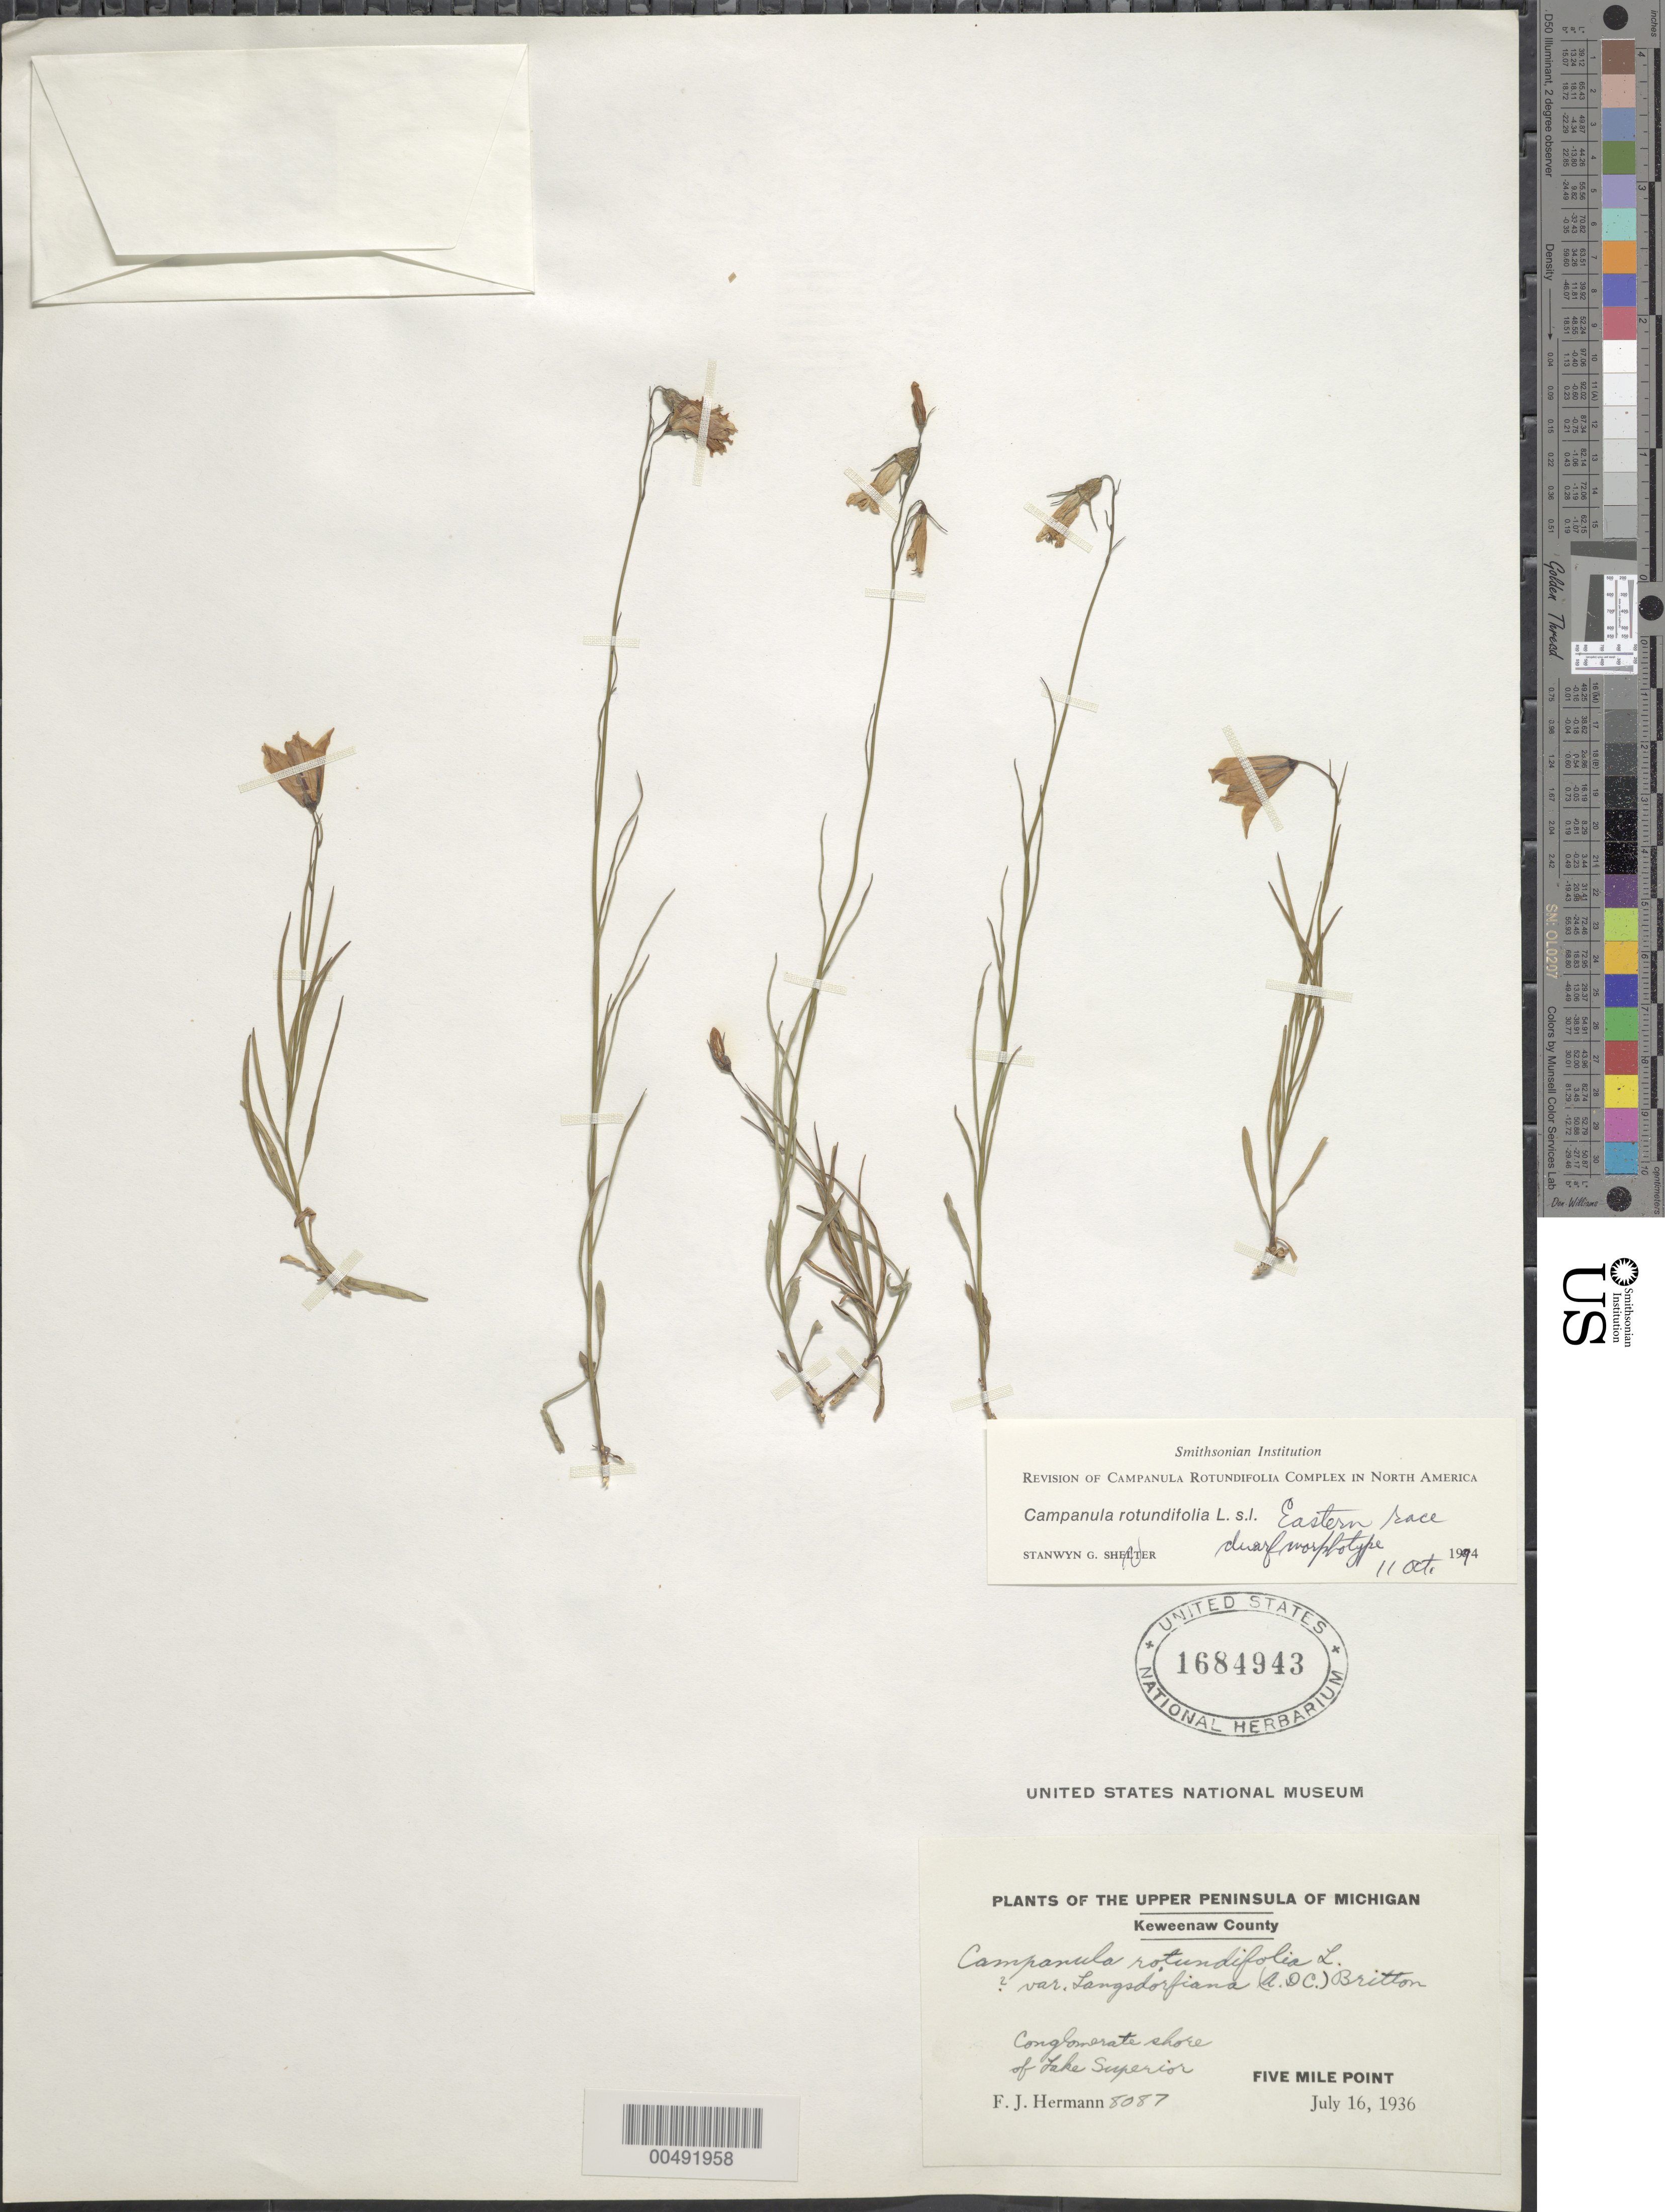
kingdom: Plantae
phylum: Tracheophyta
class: Magnoliopsida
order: Asterales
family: Campanulaceae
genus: Campanula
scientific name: Campanula rotundifolia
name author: L.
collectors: F. J. Hermann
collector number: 8087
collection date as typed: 16 Jul 1936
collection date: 1936-07-16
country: United States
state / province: Michigan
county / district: Keweenaw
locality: Five Mile Point, Lake Superior, Upper Peninsula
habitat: conglomerate shore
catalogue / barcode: US 1684943